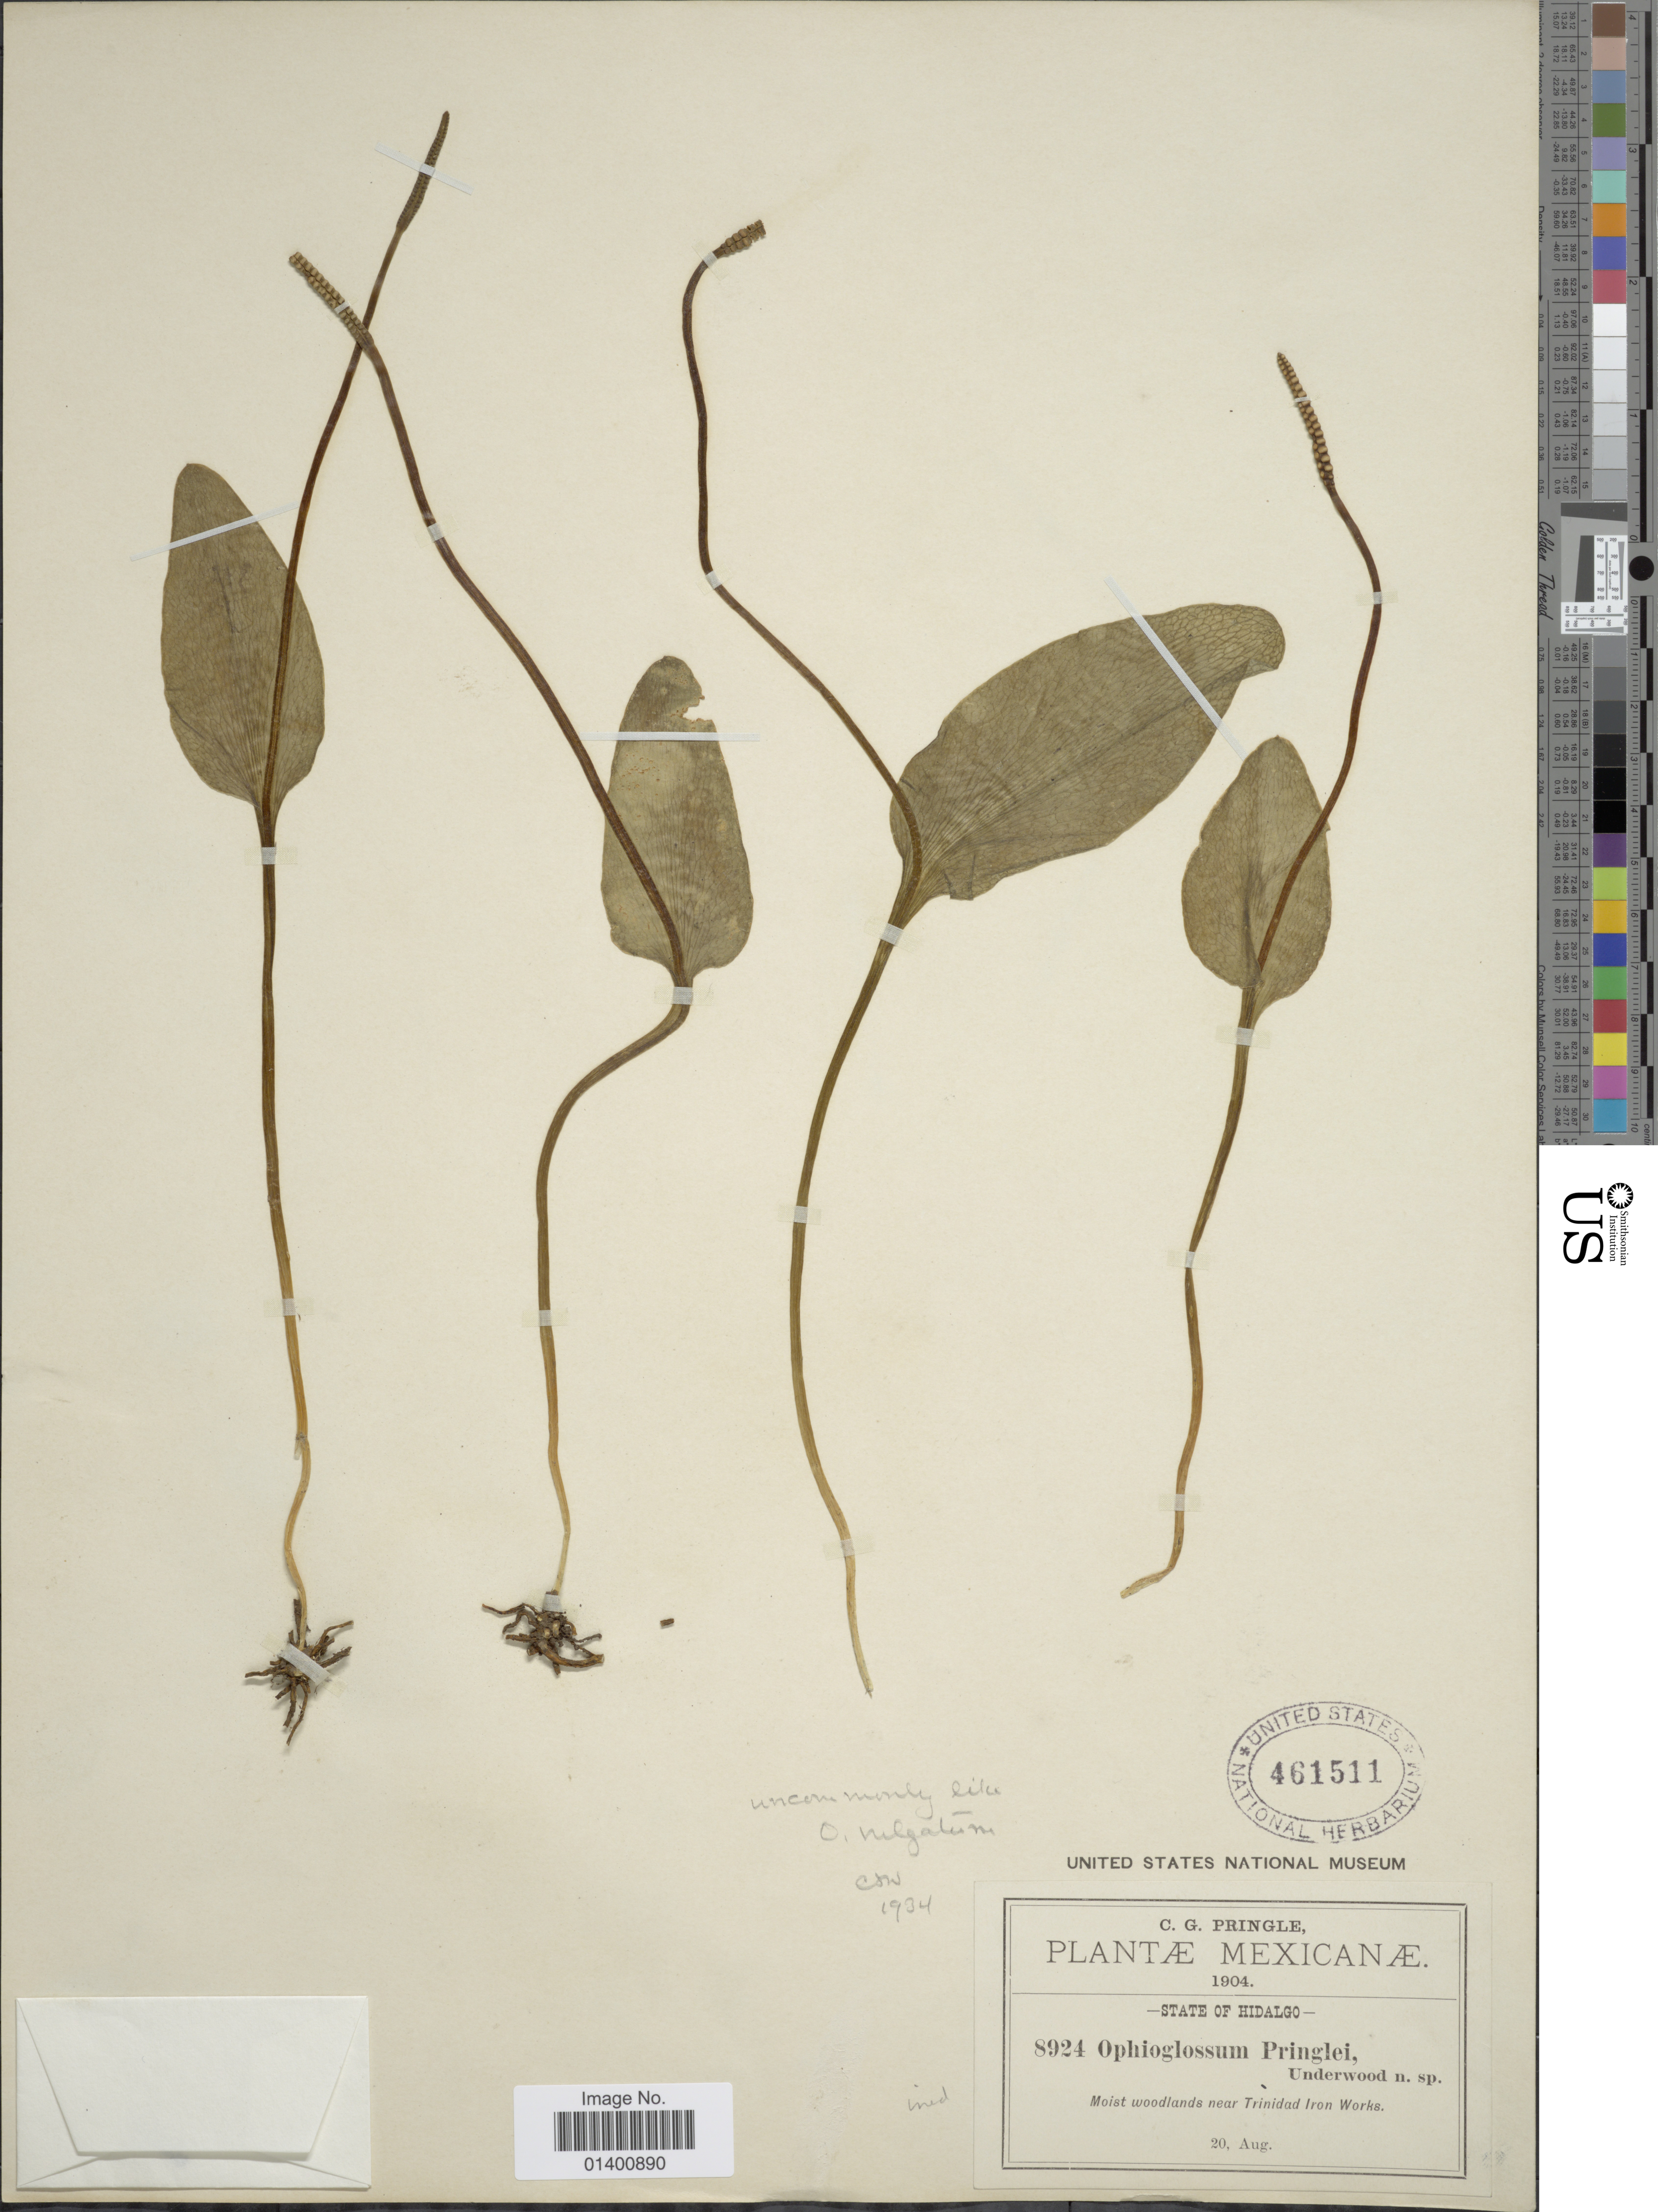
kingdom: Plantae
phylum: Tracheophyta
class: Polypodiopsida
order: Ophioglossales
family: Ophioglossaceae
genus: Ophioglossum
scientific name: Ophioglossum vulgatum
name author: L.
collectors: C. G. Pringle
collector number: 8924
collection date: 1904-08-20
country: Mexico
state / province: Hidalgo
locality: Moist woodlands near Trinidad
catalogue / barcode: US 461511